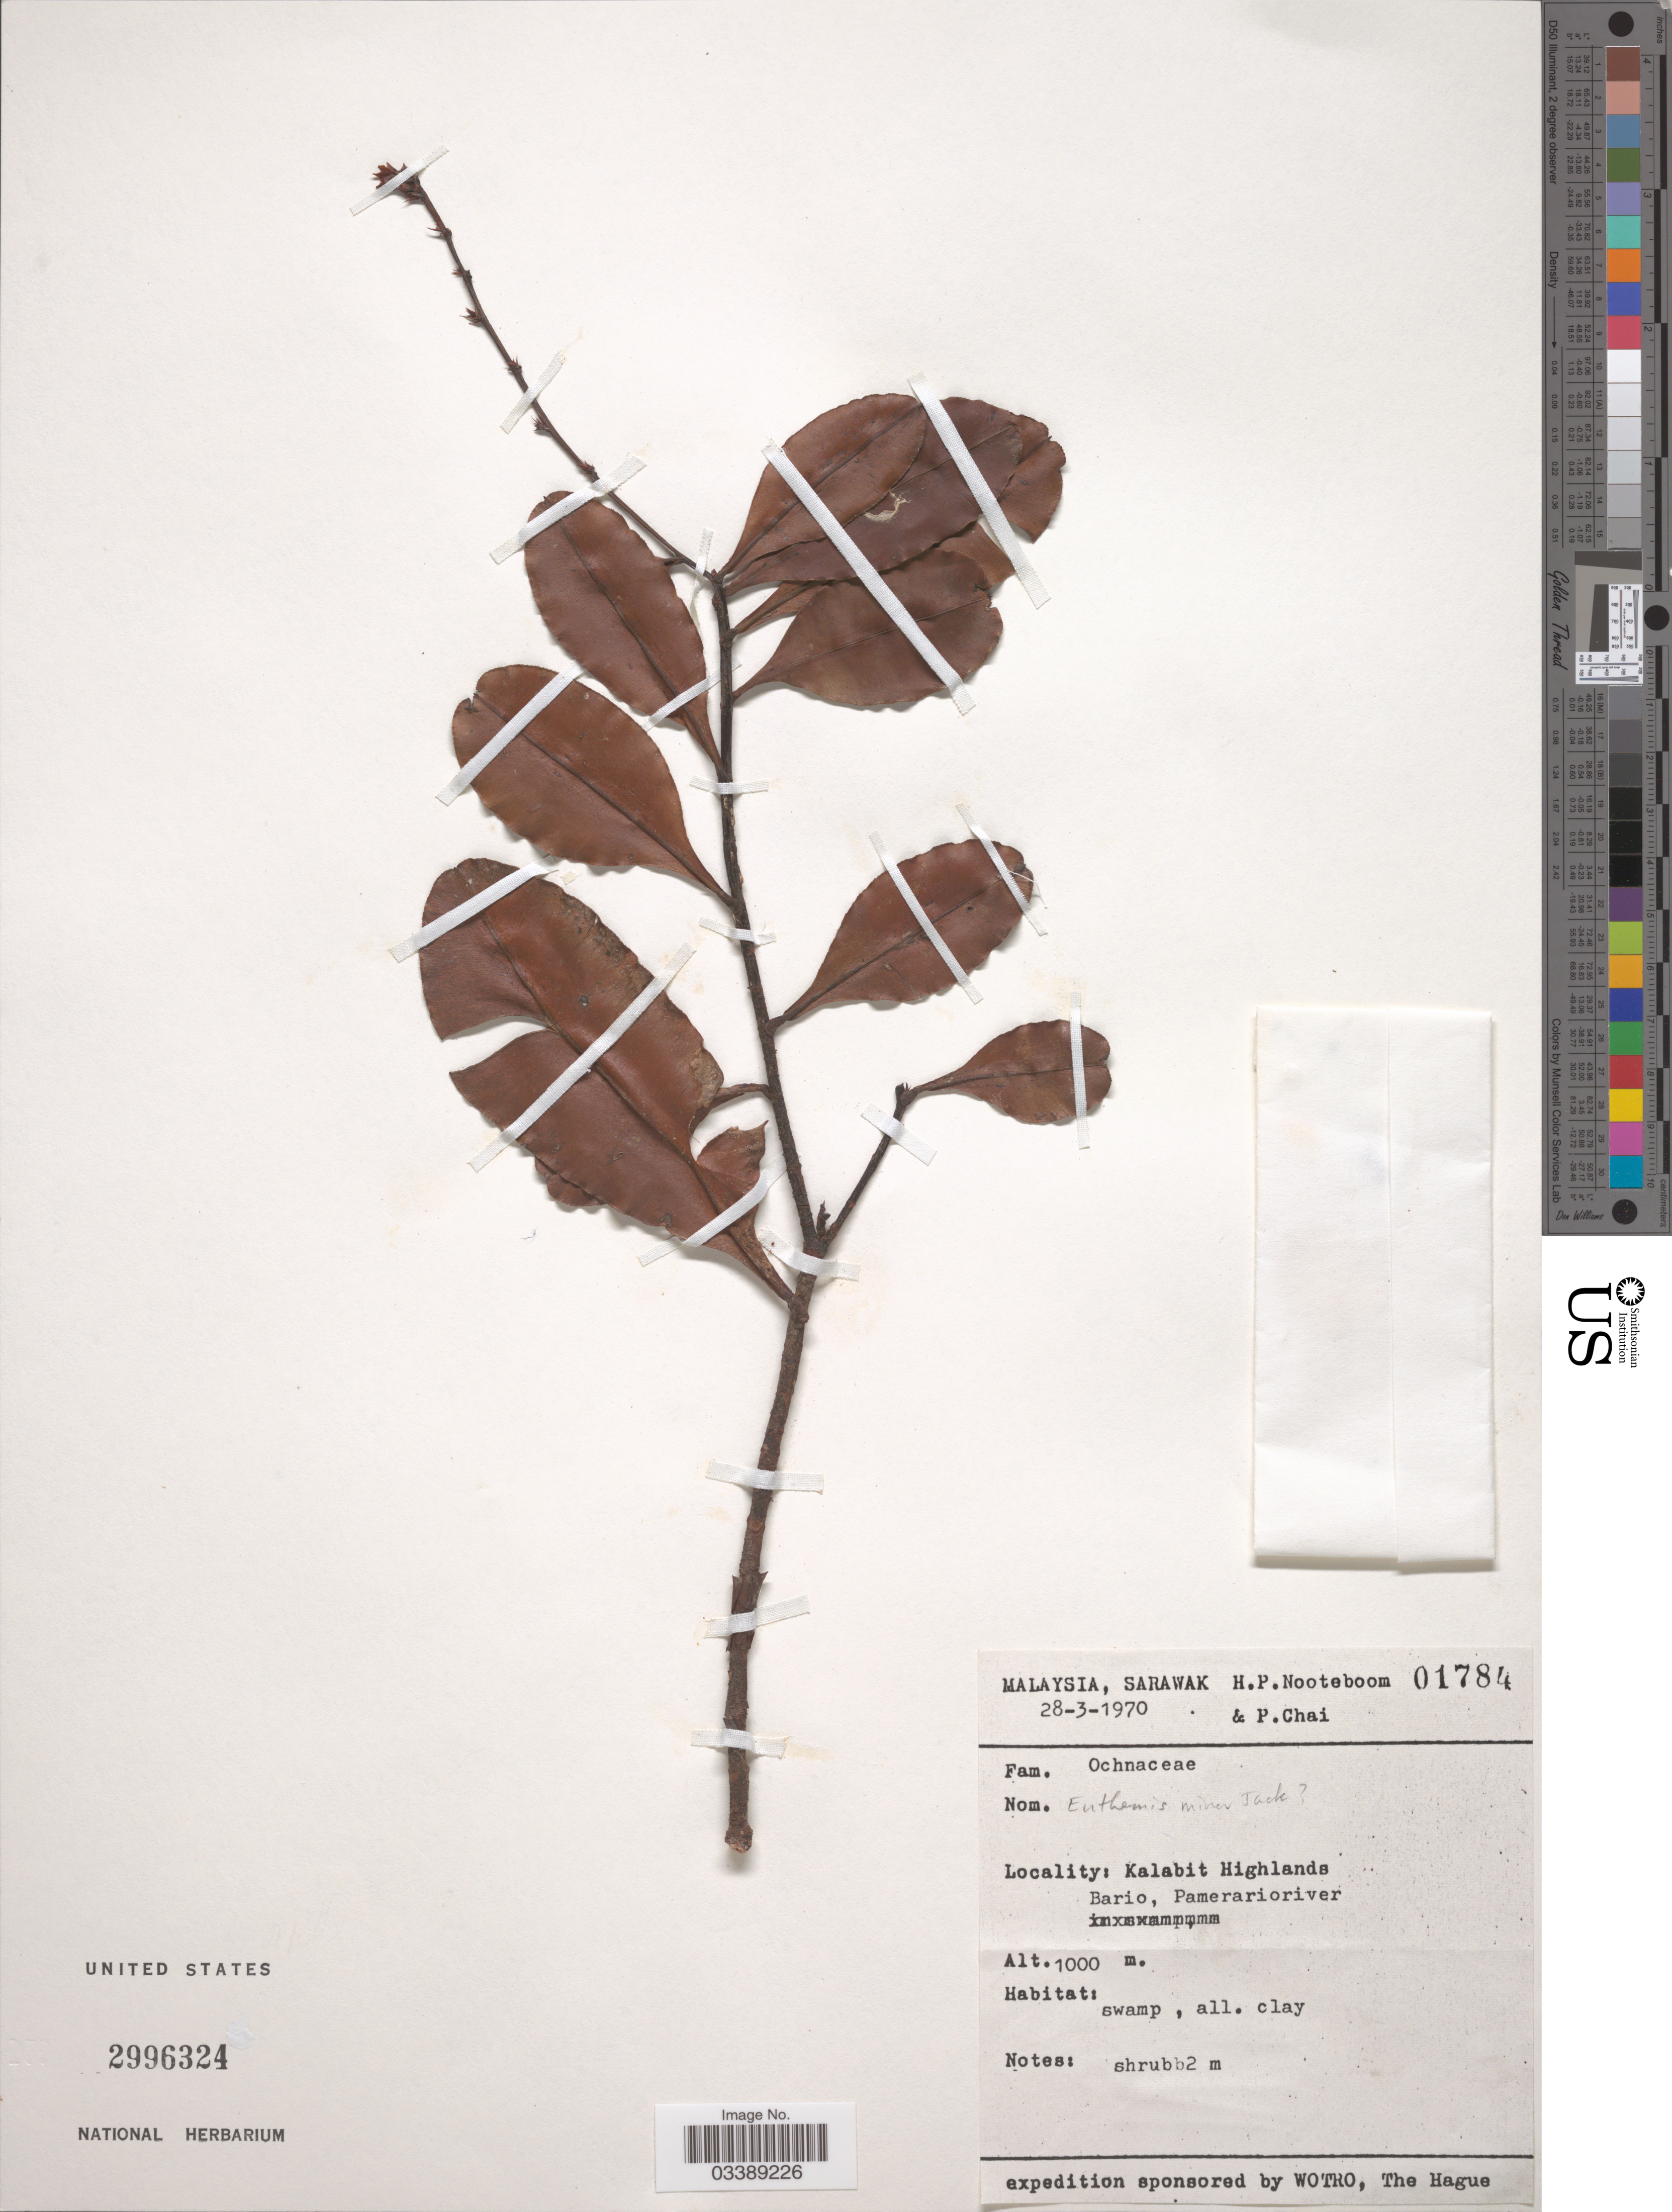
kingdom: Plantae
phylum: Tracheophyta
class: Magnoliopsida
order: Malpighiales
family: Ochnaceae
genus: Euthemis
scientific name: Euthemis minor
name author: Jack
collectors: H. P. Nooteboom & P. Chai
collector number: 01784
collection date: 1970-03-28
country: Malaysia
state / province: Sarawak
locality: Kalabit Highlands. Bario, Pamerarioriver.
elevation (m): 1000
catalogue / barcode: US 2996324